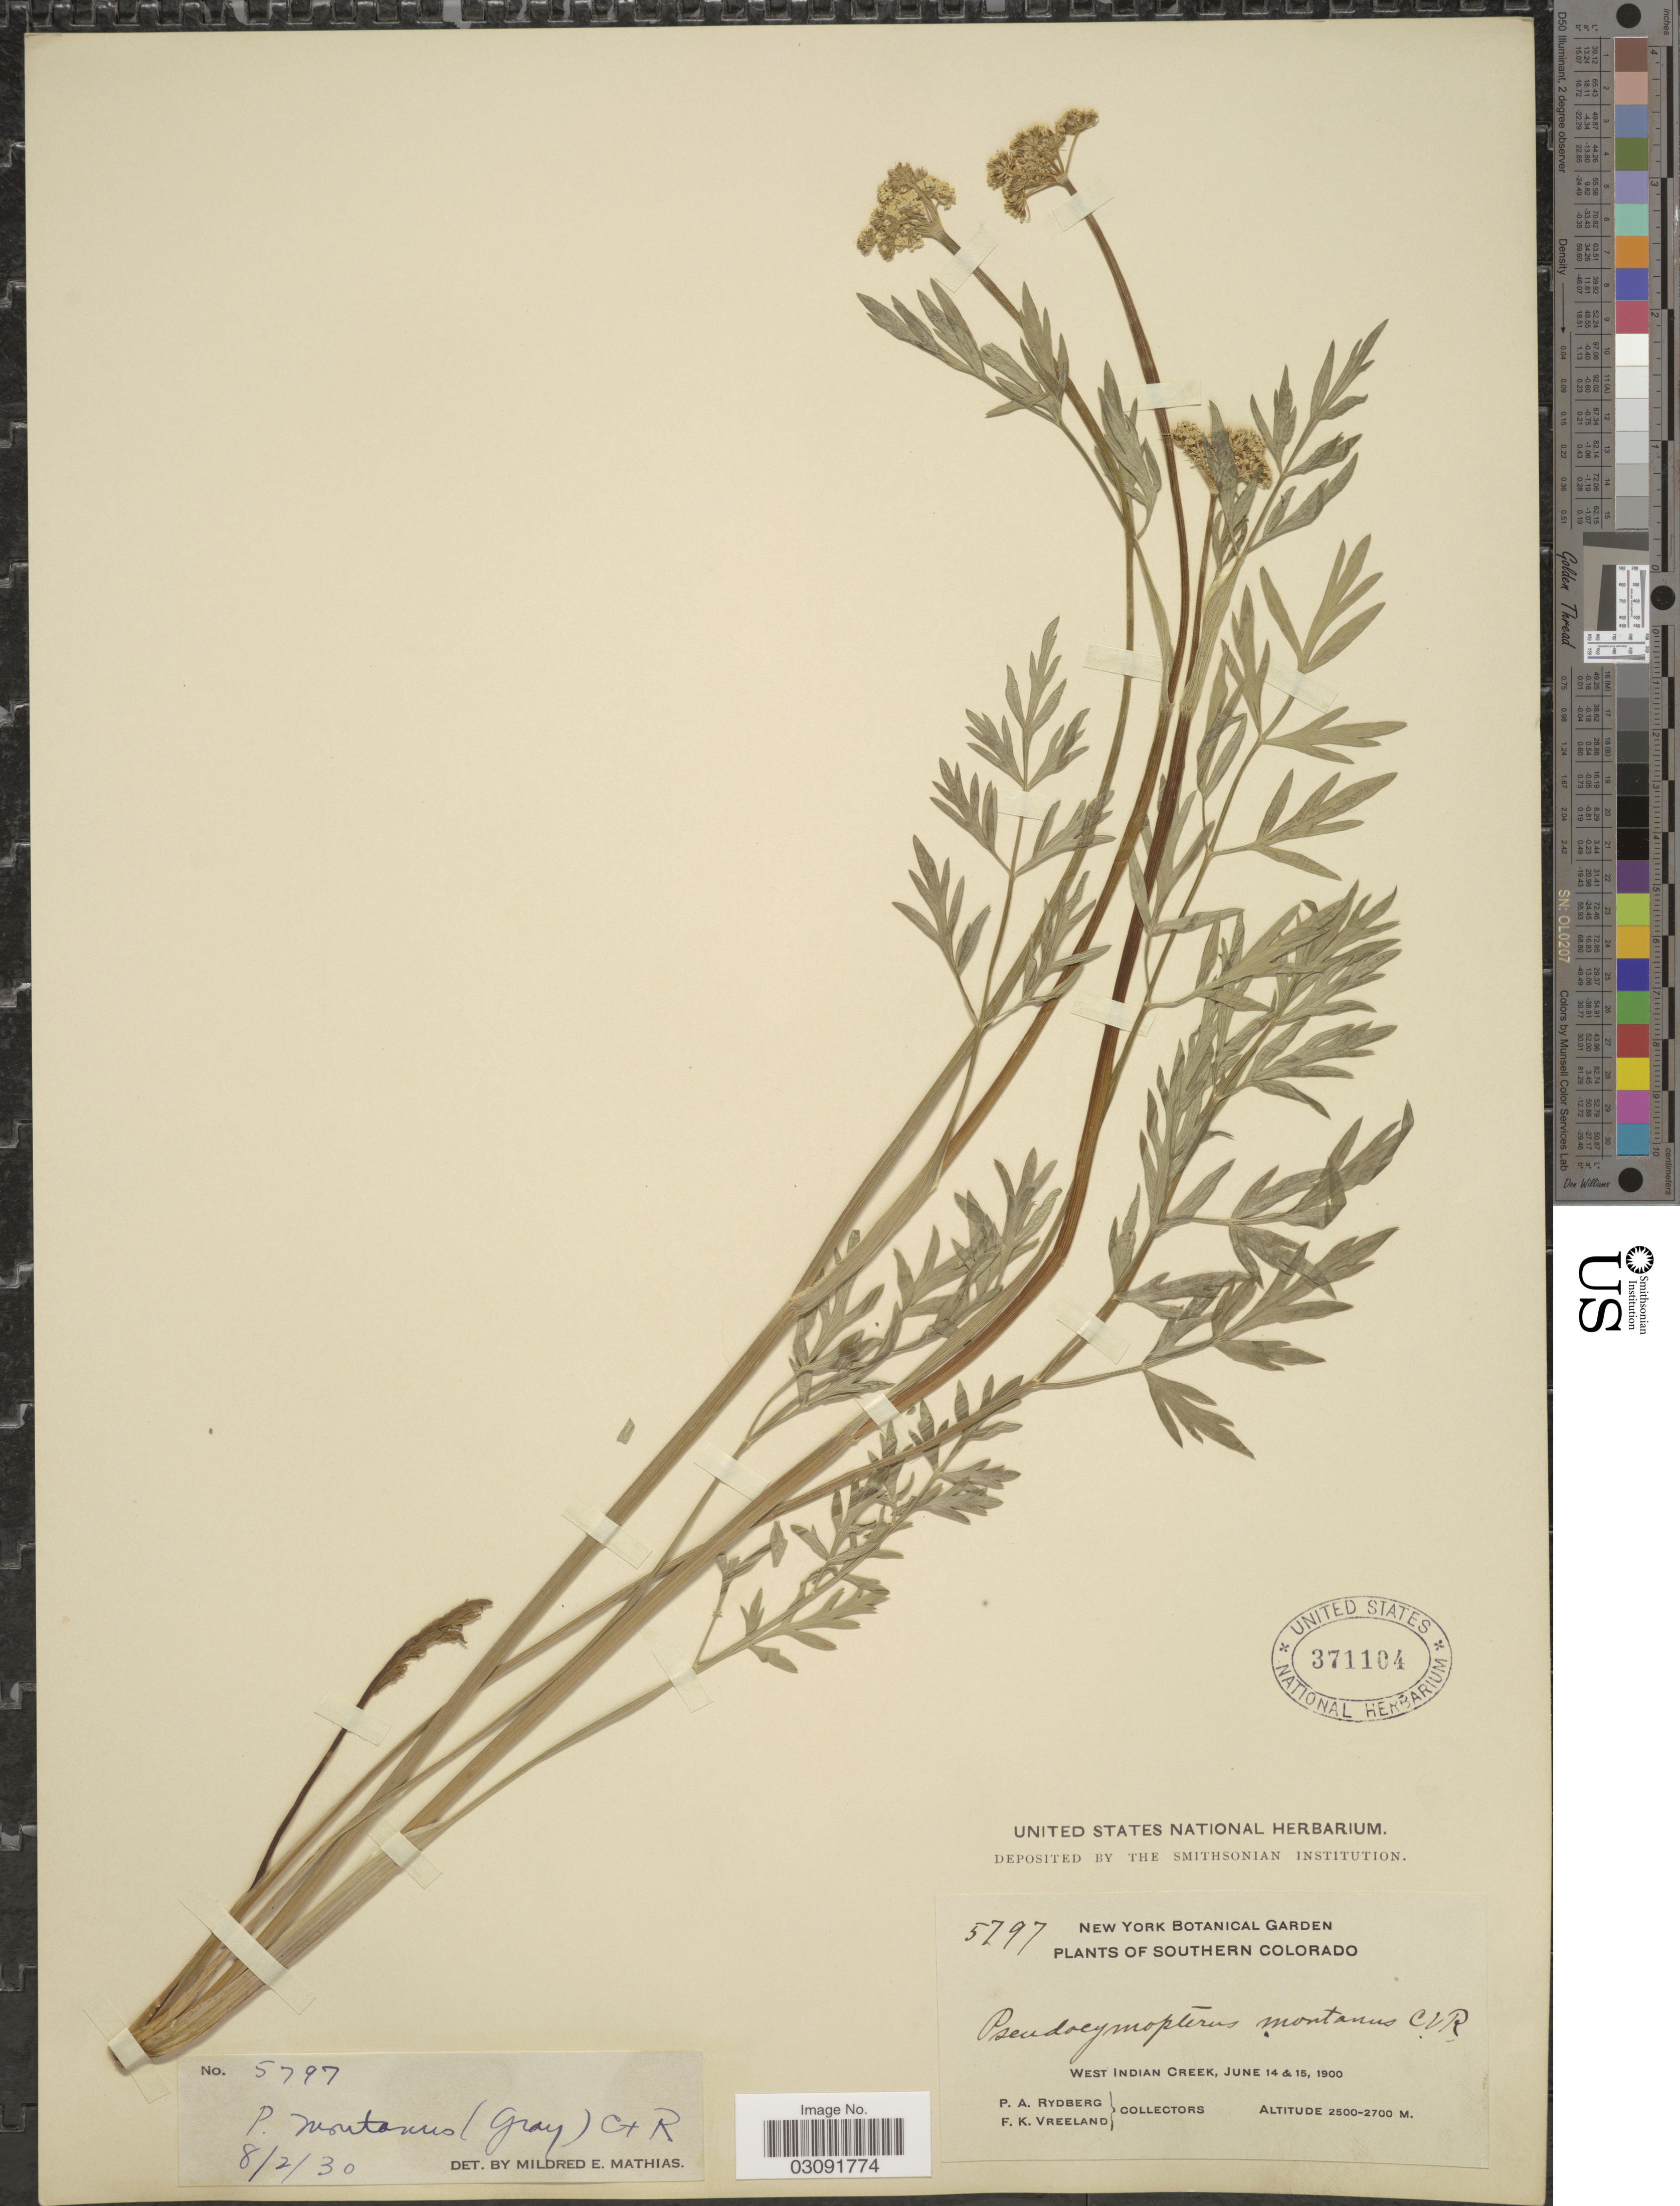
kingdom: Plantae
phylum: Tracheophyta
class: Magnoliopsida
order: Apiales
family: Apiaceae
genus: Pseudocymopterus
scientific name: Pseudocymopterus montanus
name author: (A. Gray) J.M. Coult. & Rose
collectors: P. A. Rydberg & F. Vreeland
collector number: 5797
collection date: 1900-06-14/1900-06-15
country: United States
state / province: Colorado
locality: Southern Colorado, West Indian Creek.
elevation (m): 2500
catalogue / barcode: US 371104